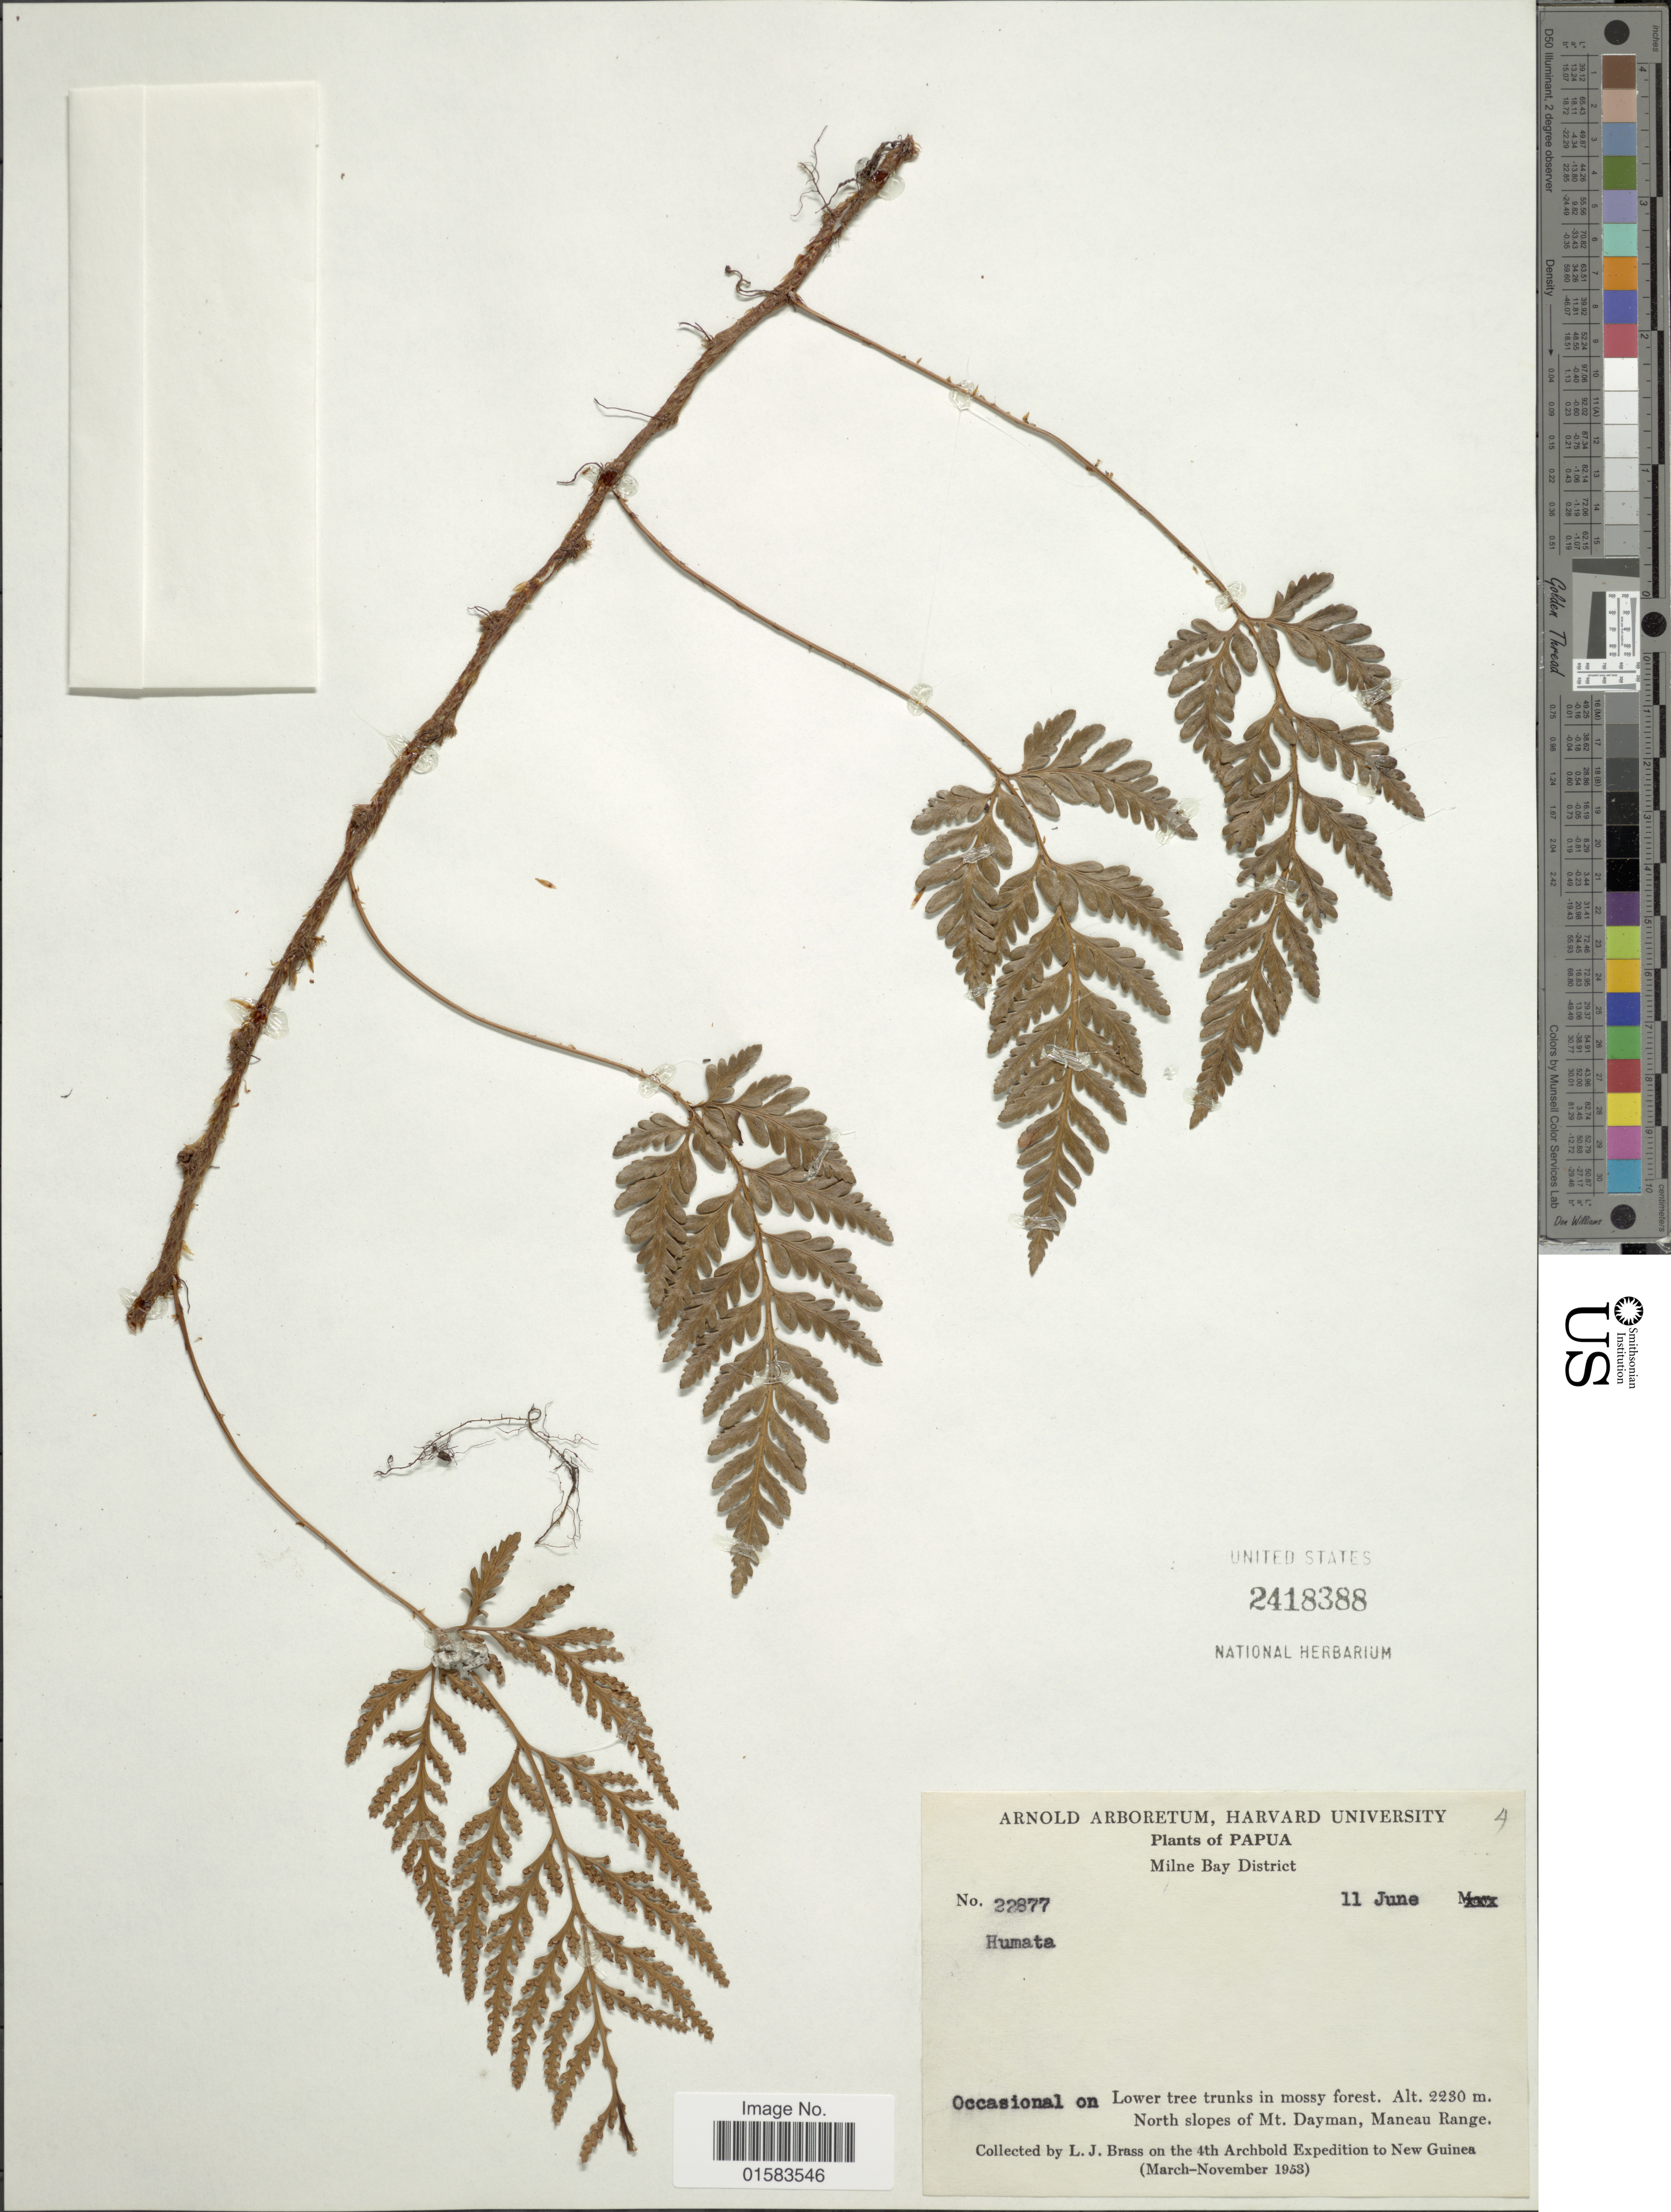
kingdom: Plantae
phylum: Tracheophyta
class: Polypodiopsida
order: Polypodiales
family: Davalliaceae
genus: Davallia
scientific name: Davallia sp.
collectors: L. J. Brass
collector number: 22877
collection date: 1953-07-11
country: Papua New Guinea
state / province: Milne Bay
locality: Papua, North slopes of Mt. Dayman, Maneau Range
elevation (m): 2230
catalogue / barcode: US 2418388